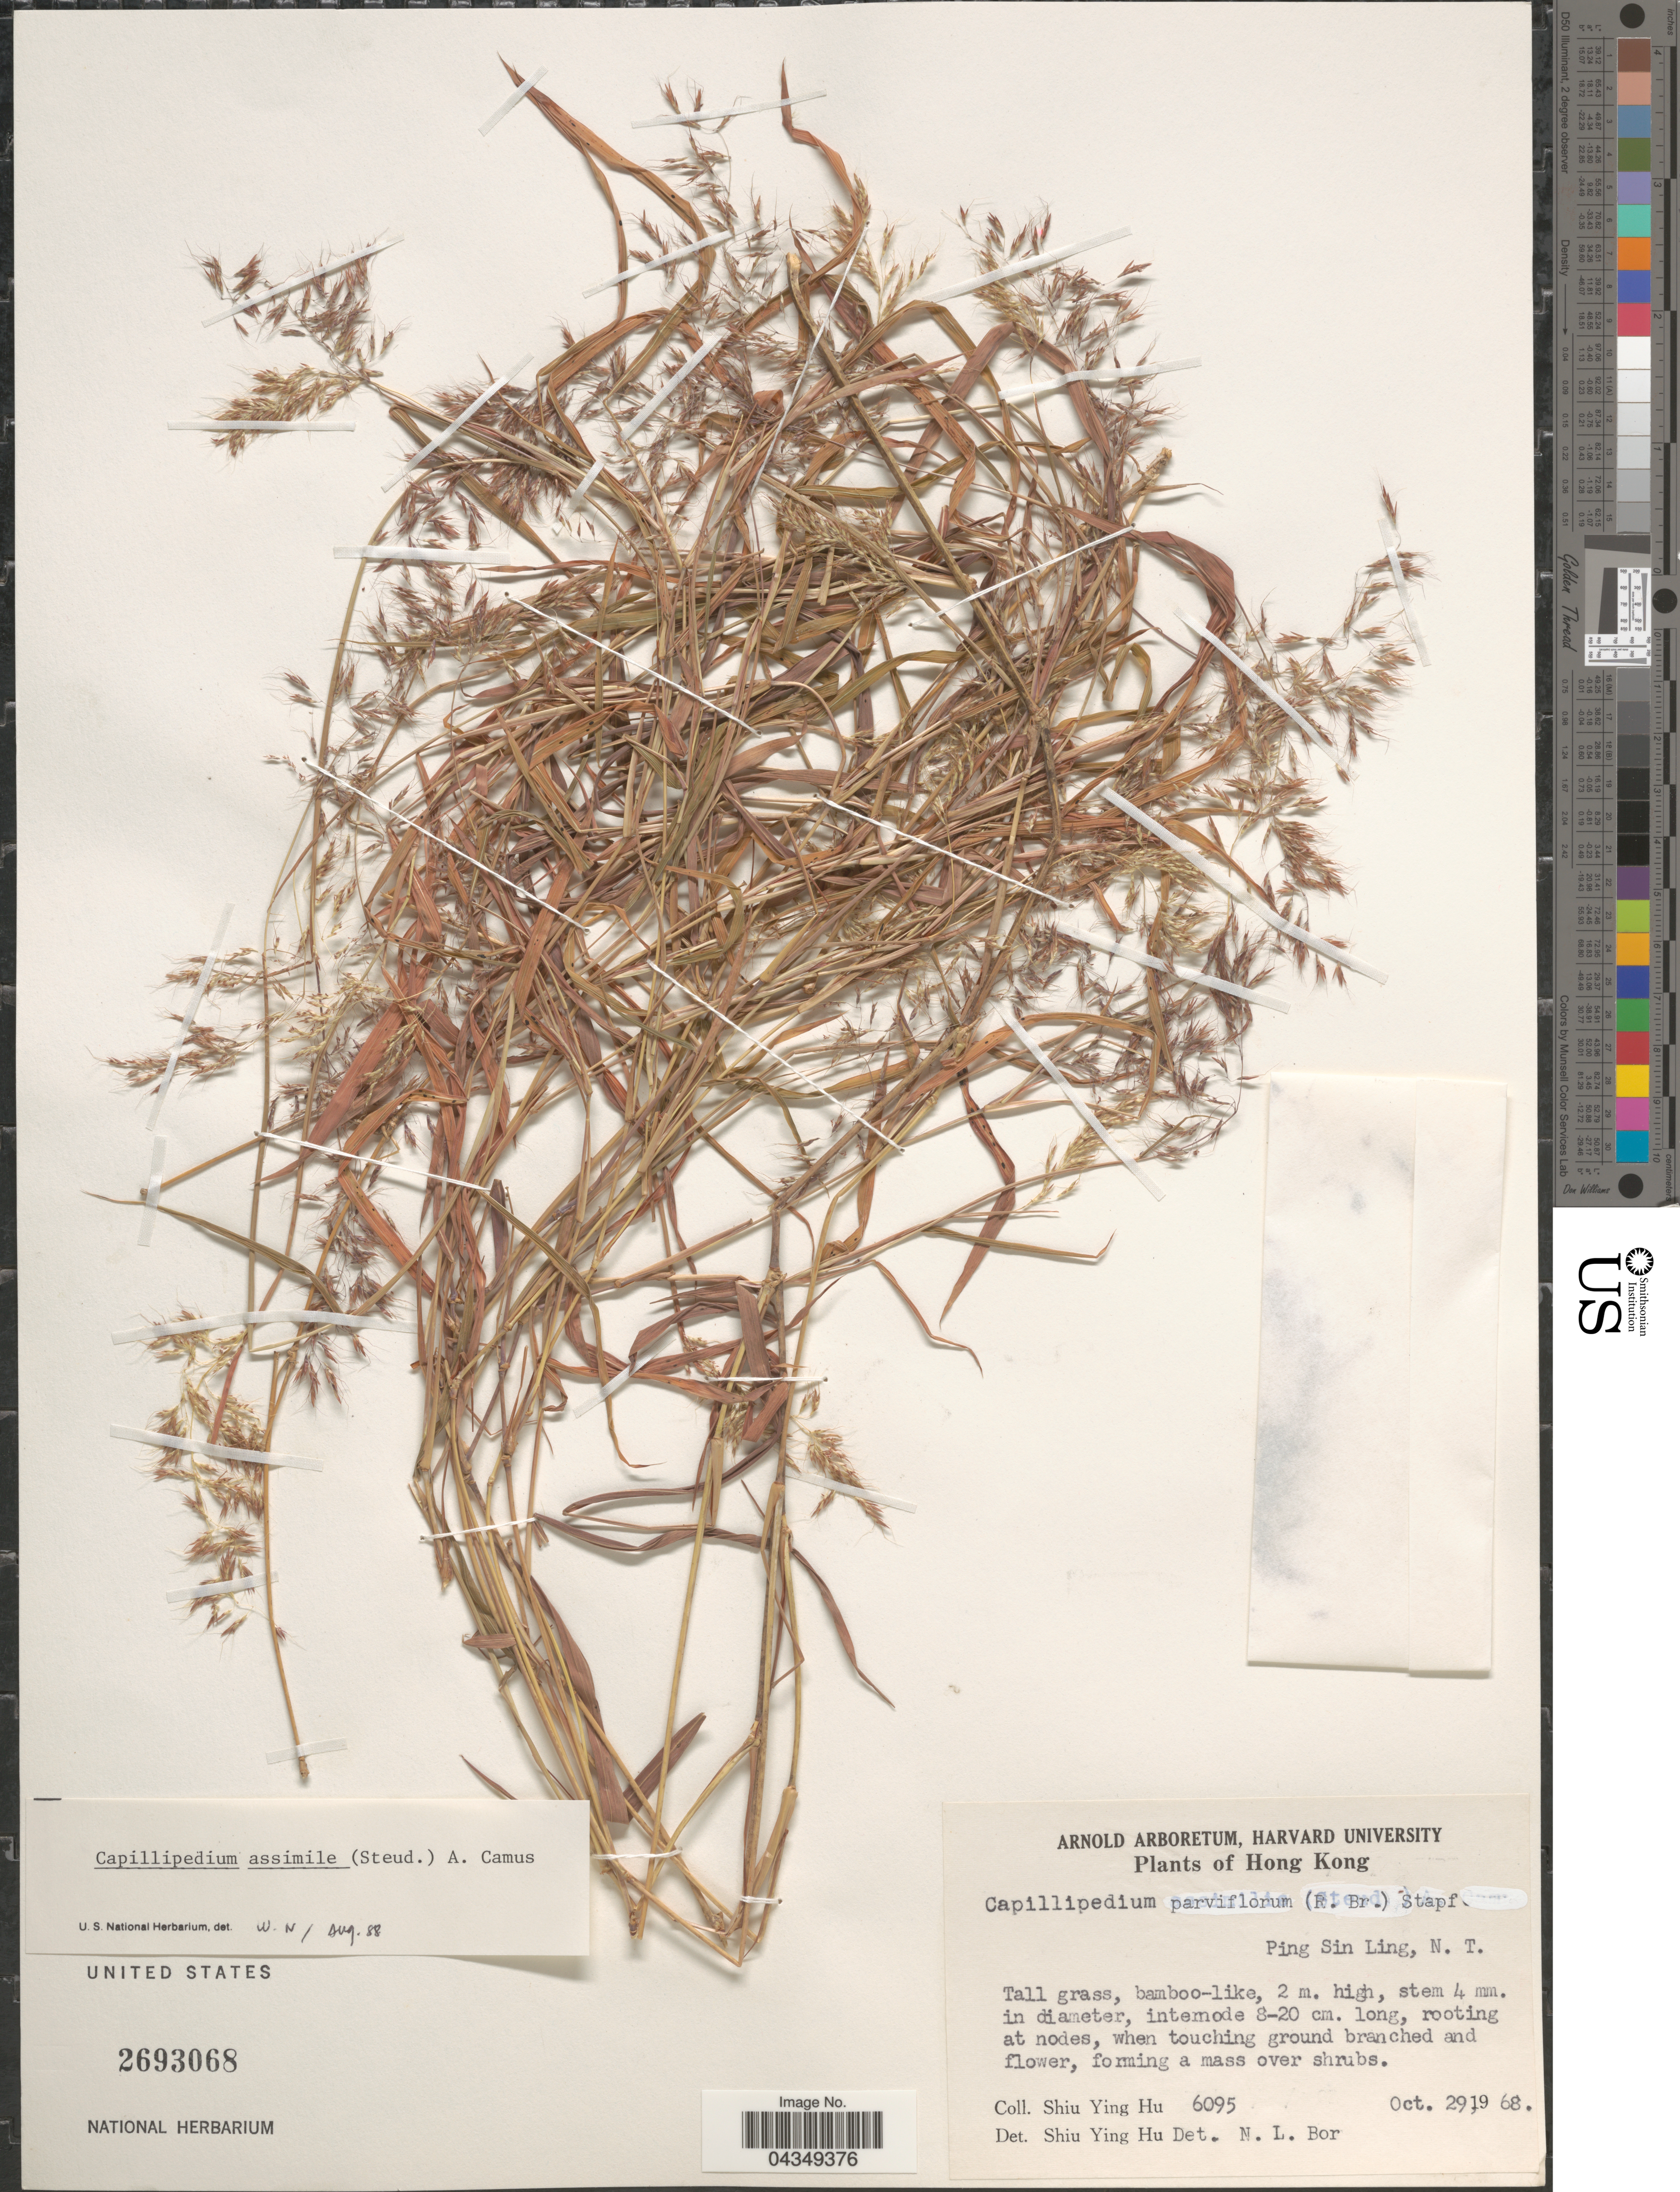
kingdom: Plantae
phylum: Tracheophyta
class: Liliopsida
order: Poales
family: Poaceae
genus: Capillipedium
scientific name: Capillipedium assimile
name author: (Steud.) A. Camus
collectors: S. Y. Hu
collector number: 6095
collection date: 1968-10-29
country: China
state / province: Hong Kong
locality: Pin Sin Ling, N. T.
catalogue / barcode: US 2693068